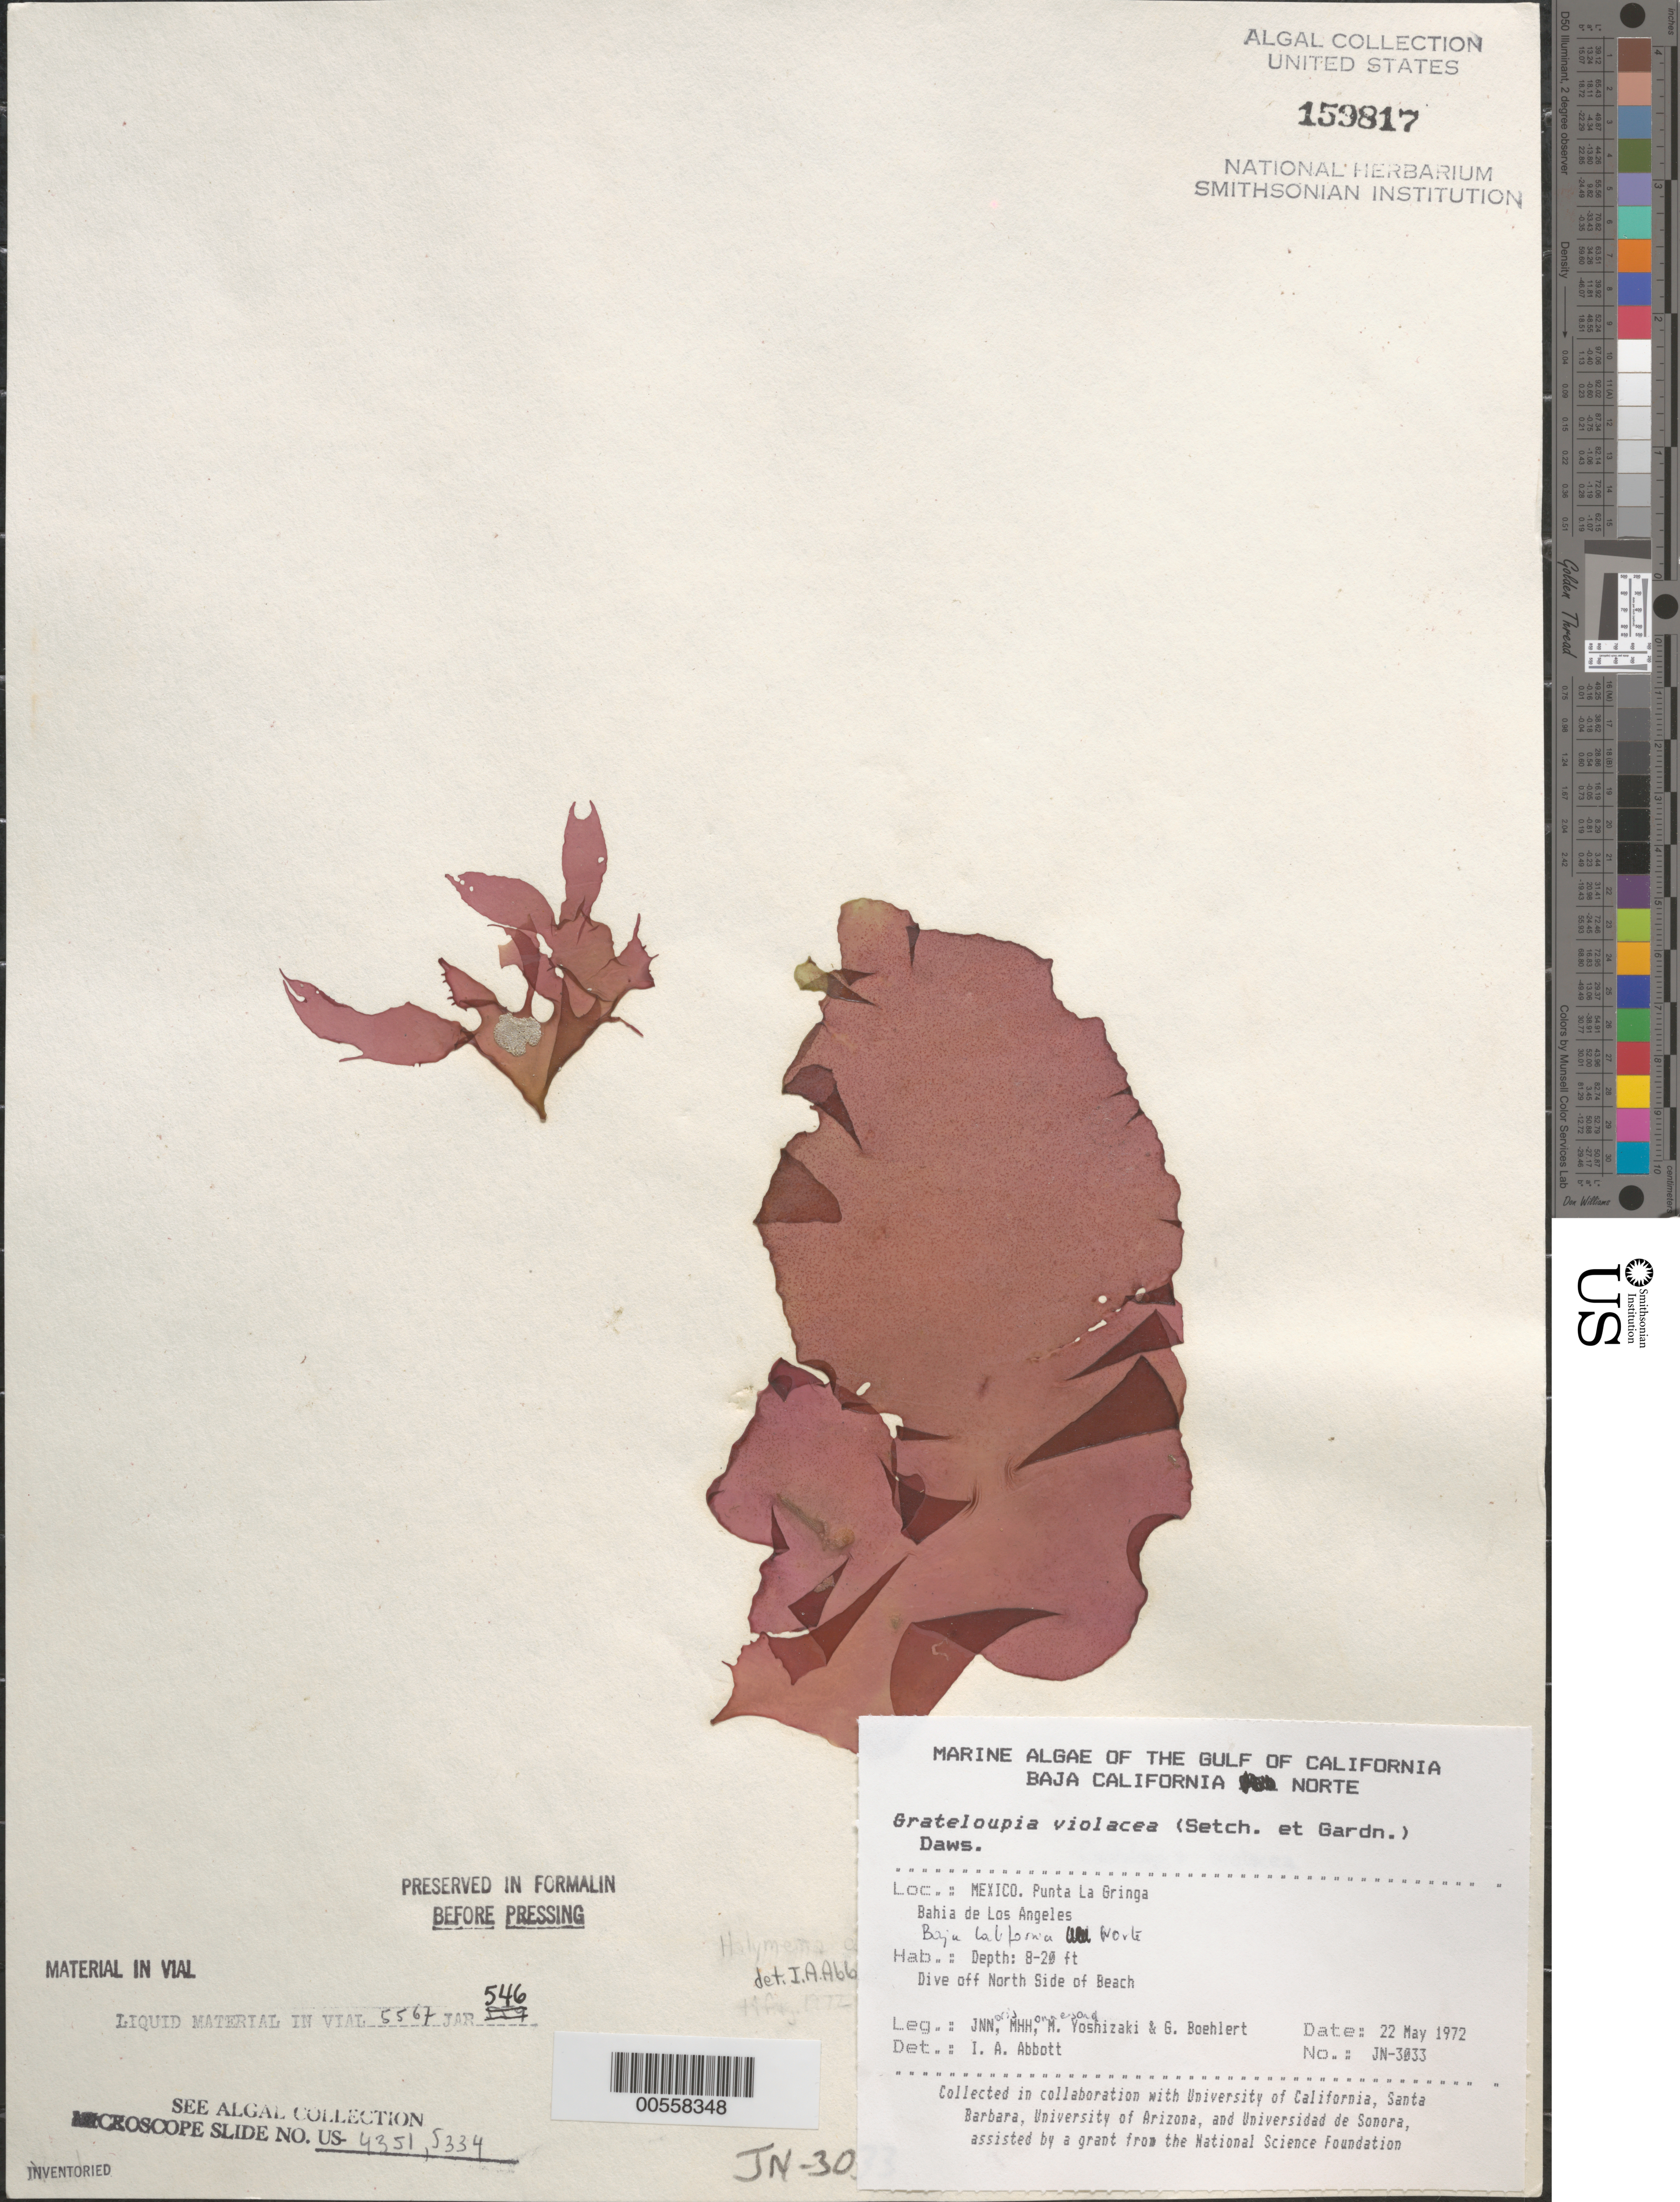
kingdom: Plantae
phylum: Rhodophyta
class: Florideophyceae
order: Halymeniales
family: Halymeniaceae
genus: Grateloupia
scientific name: Grateloupia violacea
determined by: Abbott, Isabella A.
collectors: J. N. Norris, M. H. Hommersand, M. Yoshizaki & G. Boehlert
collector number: JN-3033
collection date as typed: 22 May 1972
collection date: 1972-05-22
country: Mexico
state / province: Baja California Norte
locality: Punta La Gringa, Bahia de los Angeles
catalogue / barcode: US 159817